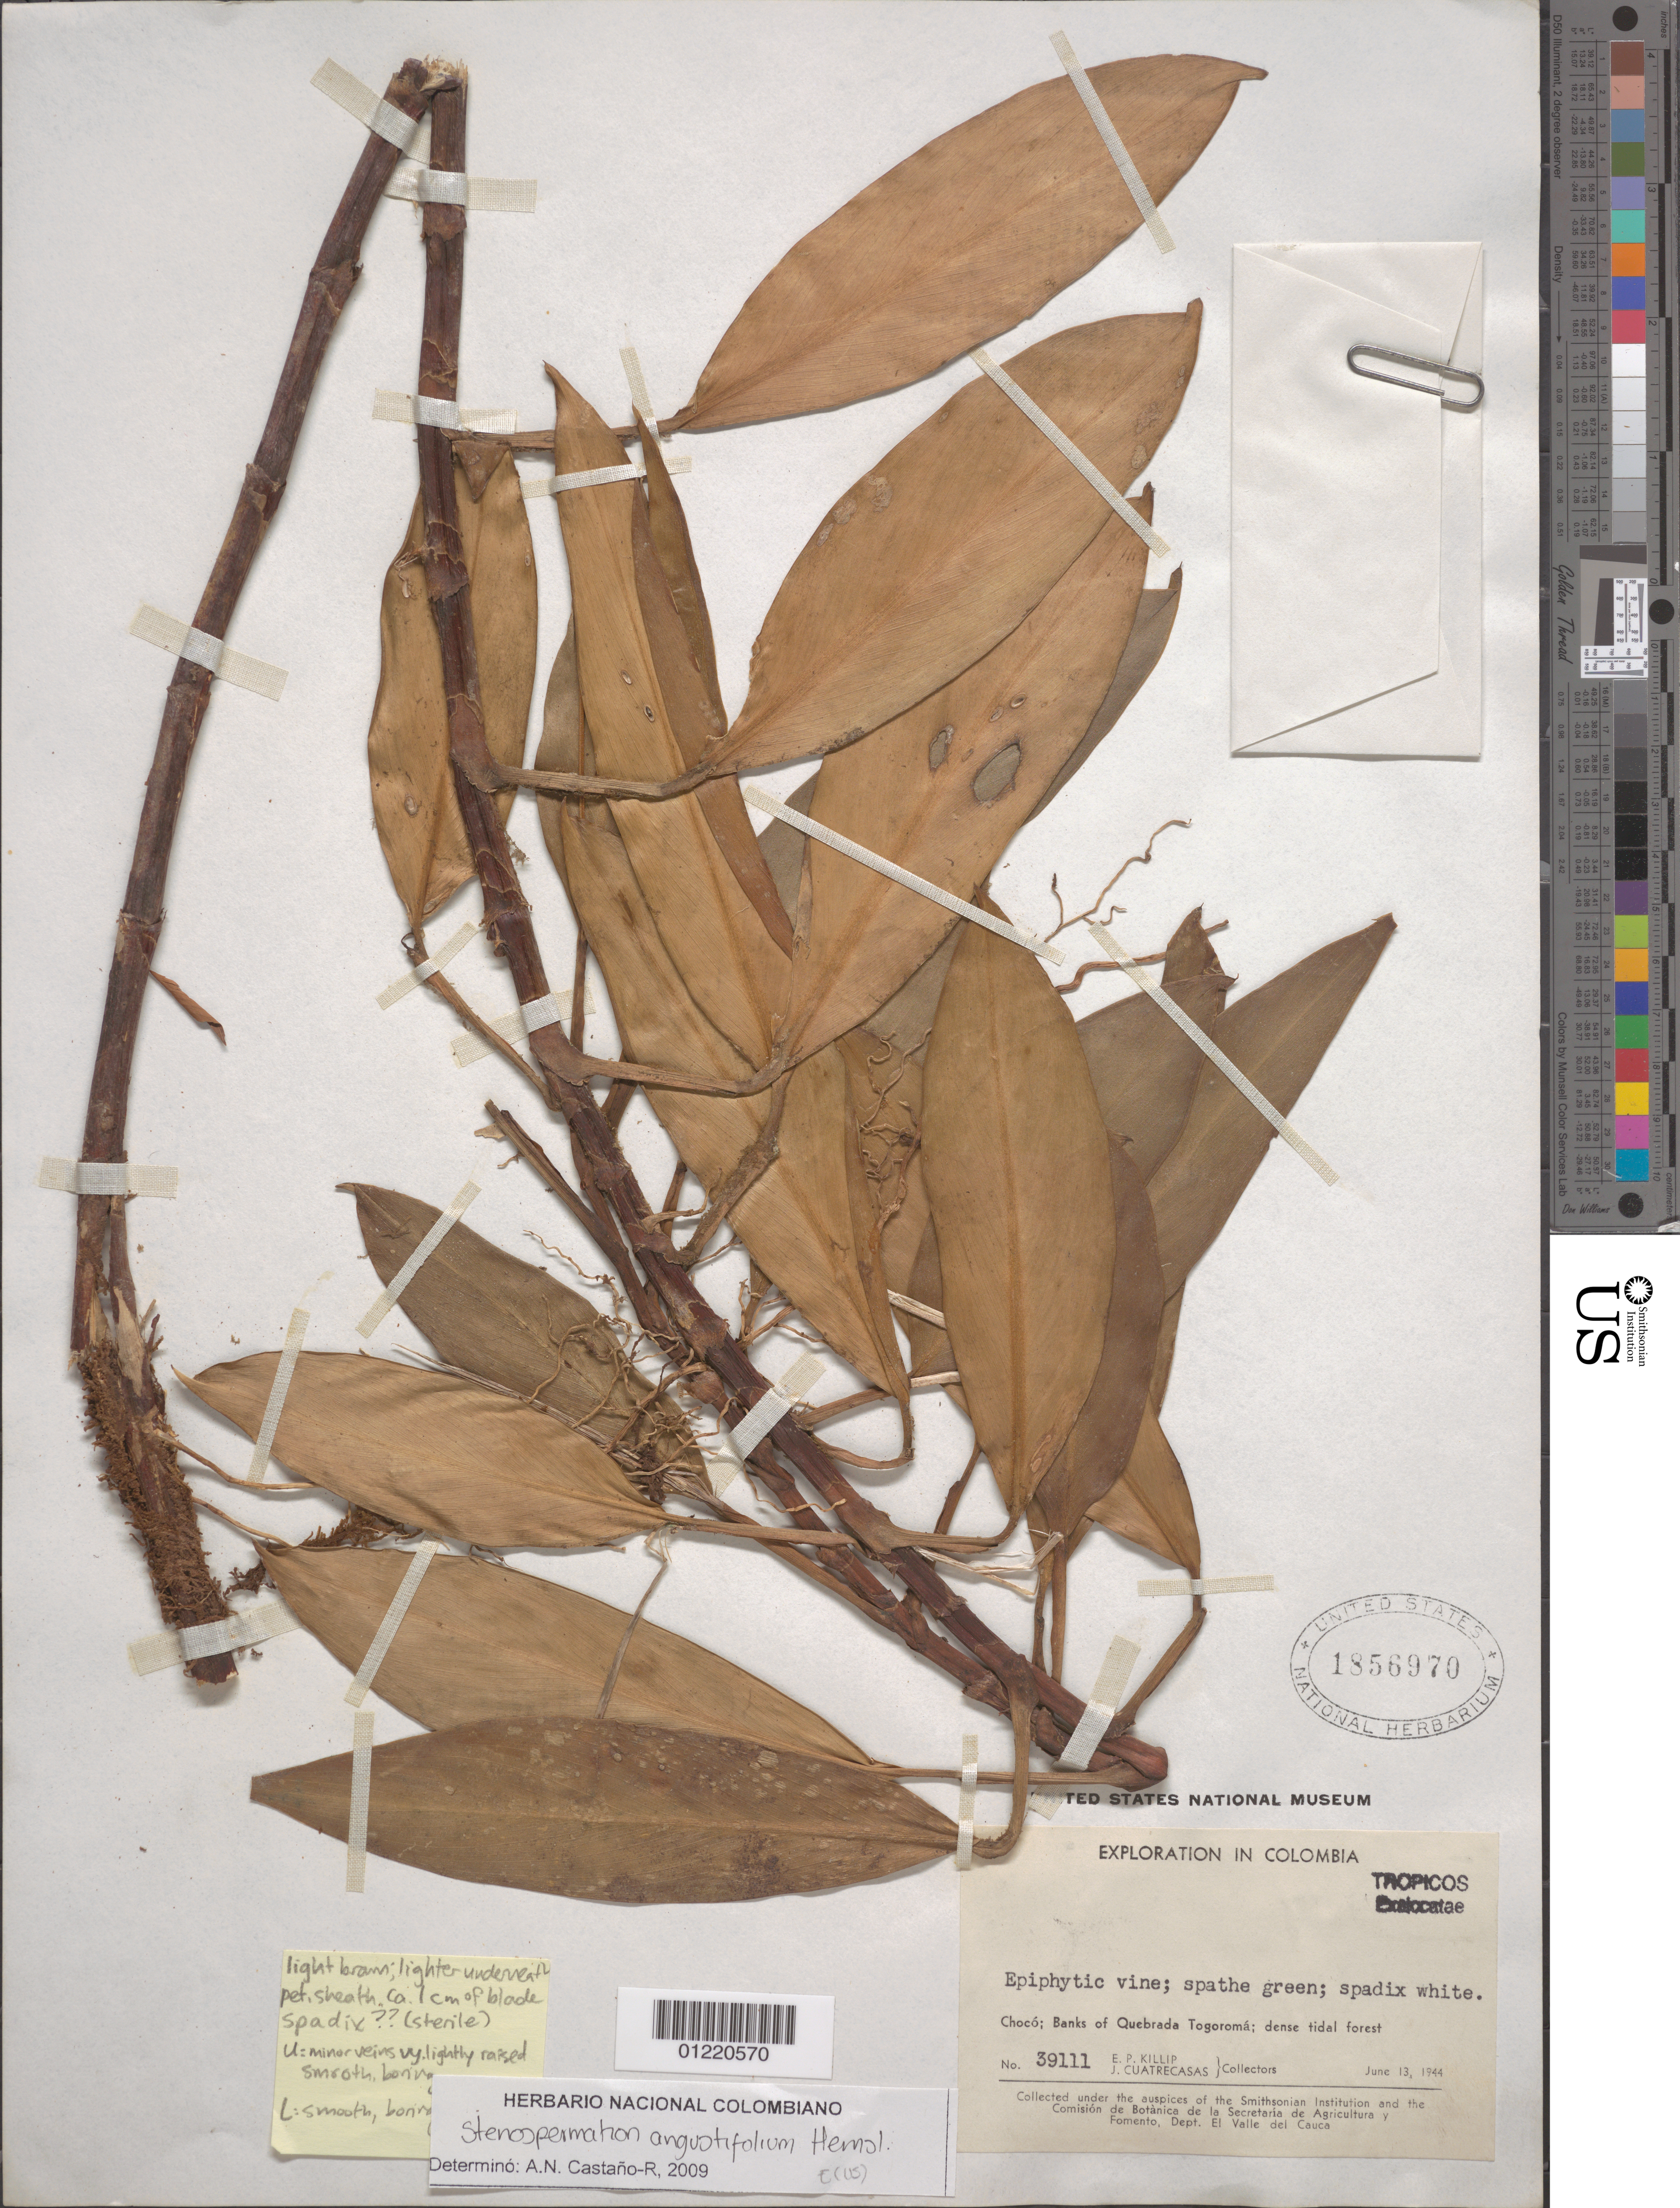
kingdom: Plantae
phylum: Tracheophyta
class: Liliopsida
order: Alismatales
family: Araceae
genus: Stenospermation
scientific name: Stenospermation angustifolium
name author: Hemsl.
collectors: E. P. Killip & J. Cuatrecasas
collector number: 39222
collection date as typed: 13 Jun 1944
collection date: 1944-06-13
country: Colombia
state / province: Chocó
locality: Banks of Quebrada Togoroma.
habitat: dense tidal forest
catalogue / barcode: US 1856970